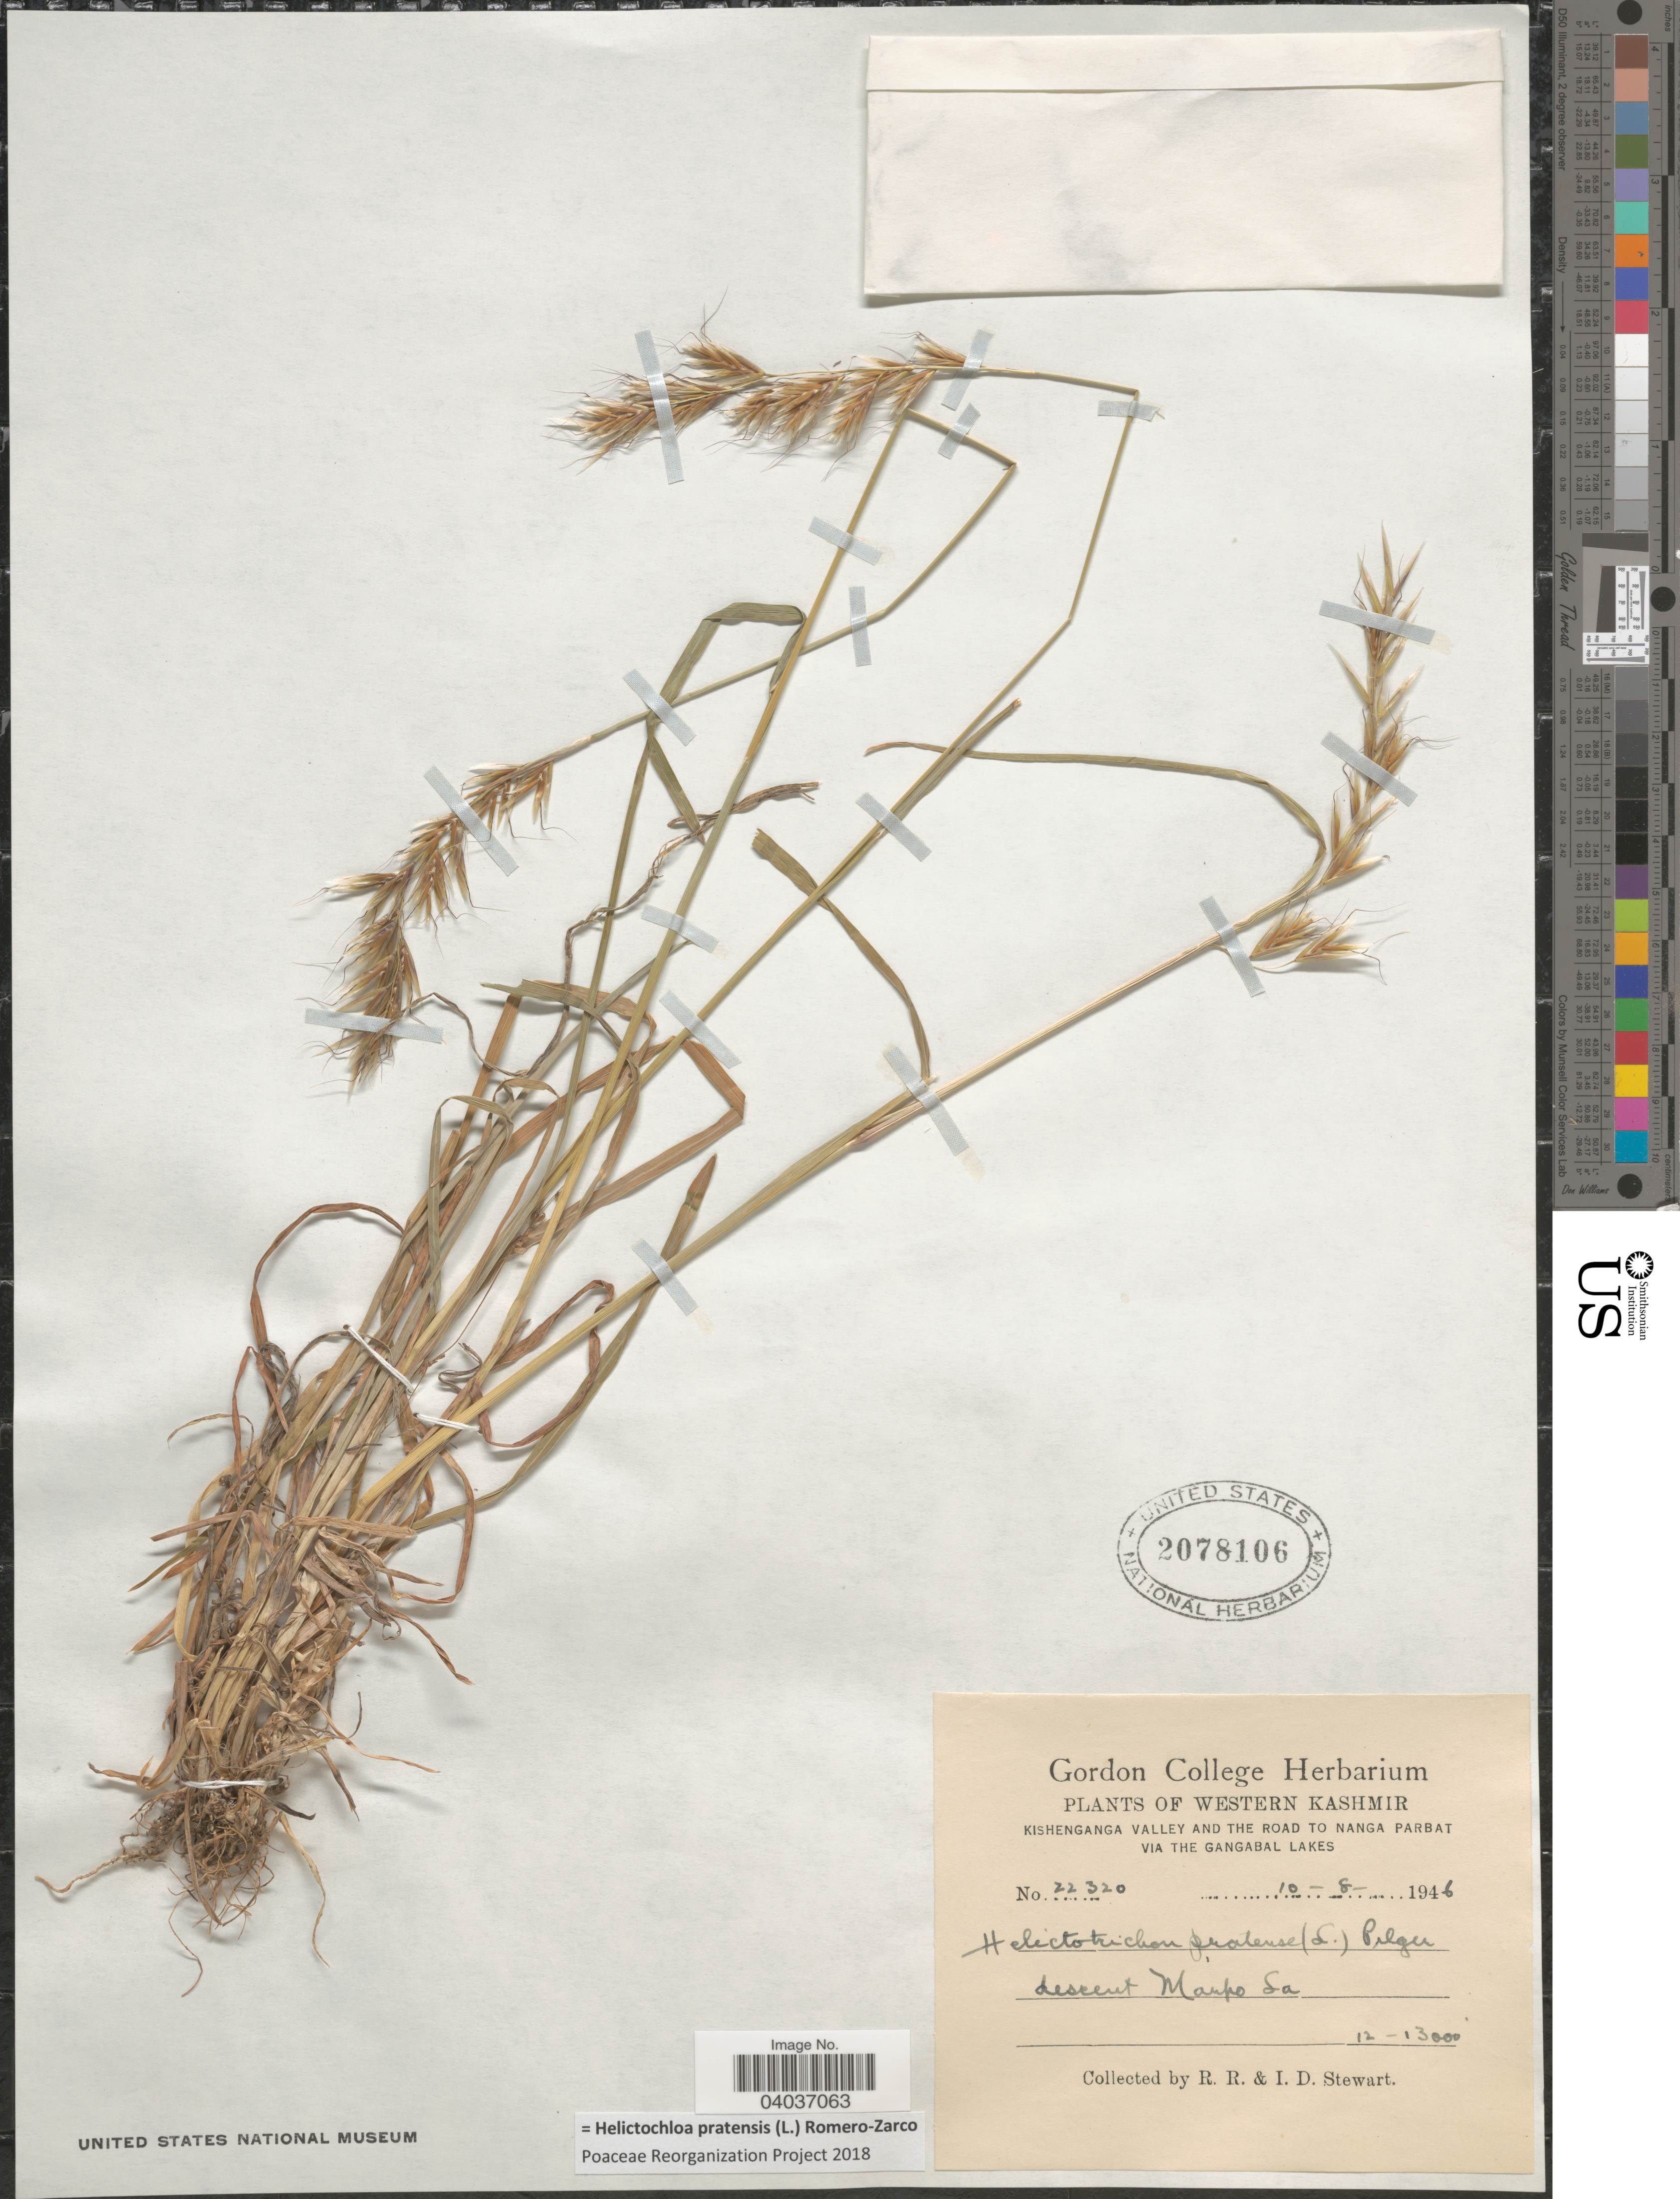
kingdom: Plantae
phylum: Tracheophyta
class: Liliopsida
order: Poales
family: Poaceae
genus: Helictochloa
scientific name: Helictochloa pratensis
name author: (L.) Romero-Zarco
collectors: R. Stewart & I. Stewart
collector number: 22320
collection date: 1946-08-10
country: India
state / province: Jammu and Kashmir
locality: Western Kashmir. Kishenganga Valley and the road to Nanga Parbat via the Gangabal Lakes. Descent Marpo La.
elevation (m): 3658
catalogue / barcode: US 2078106